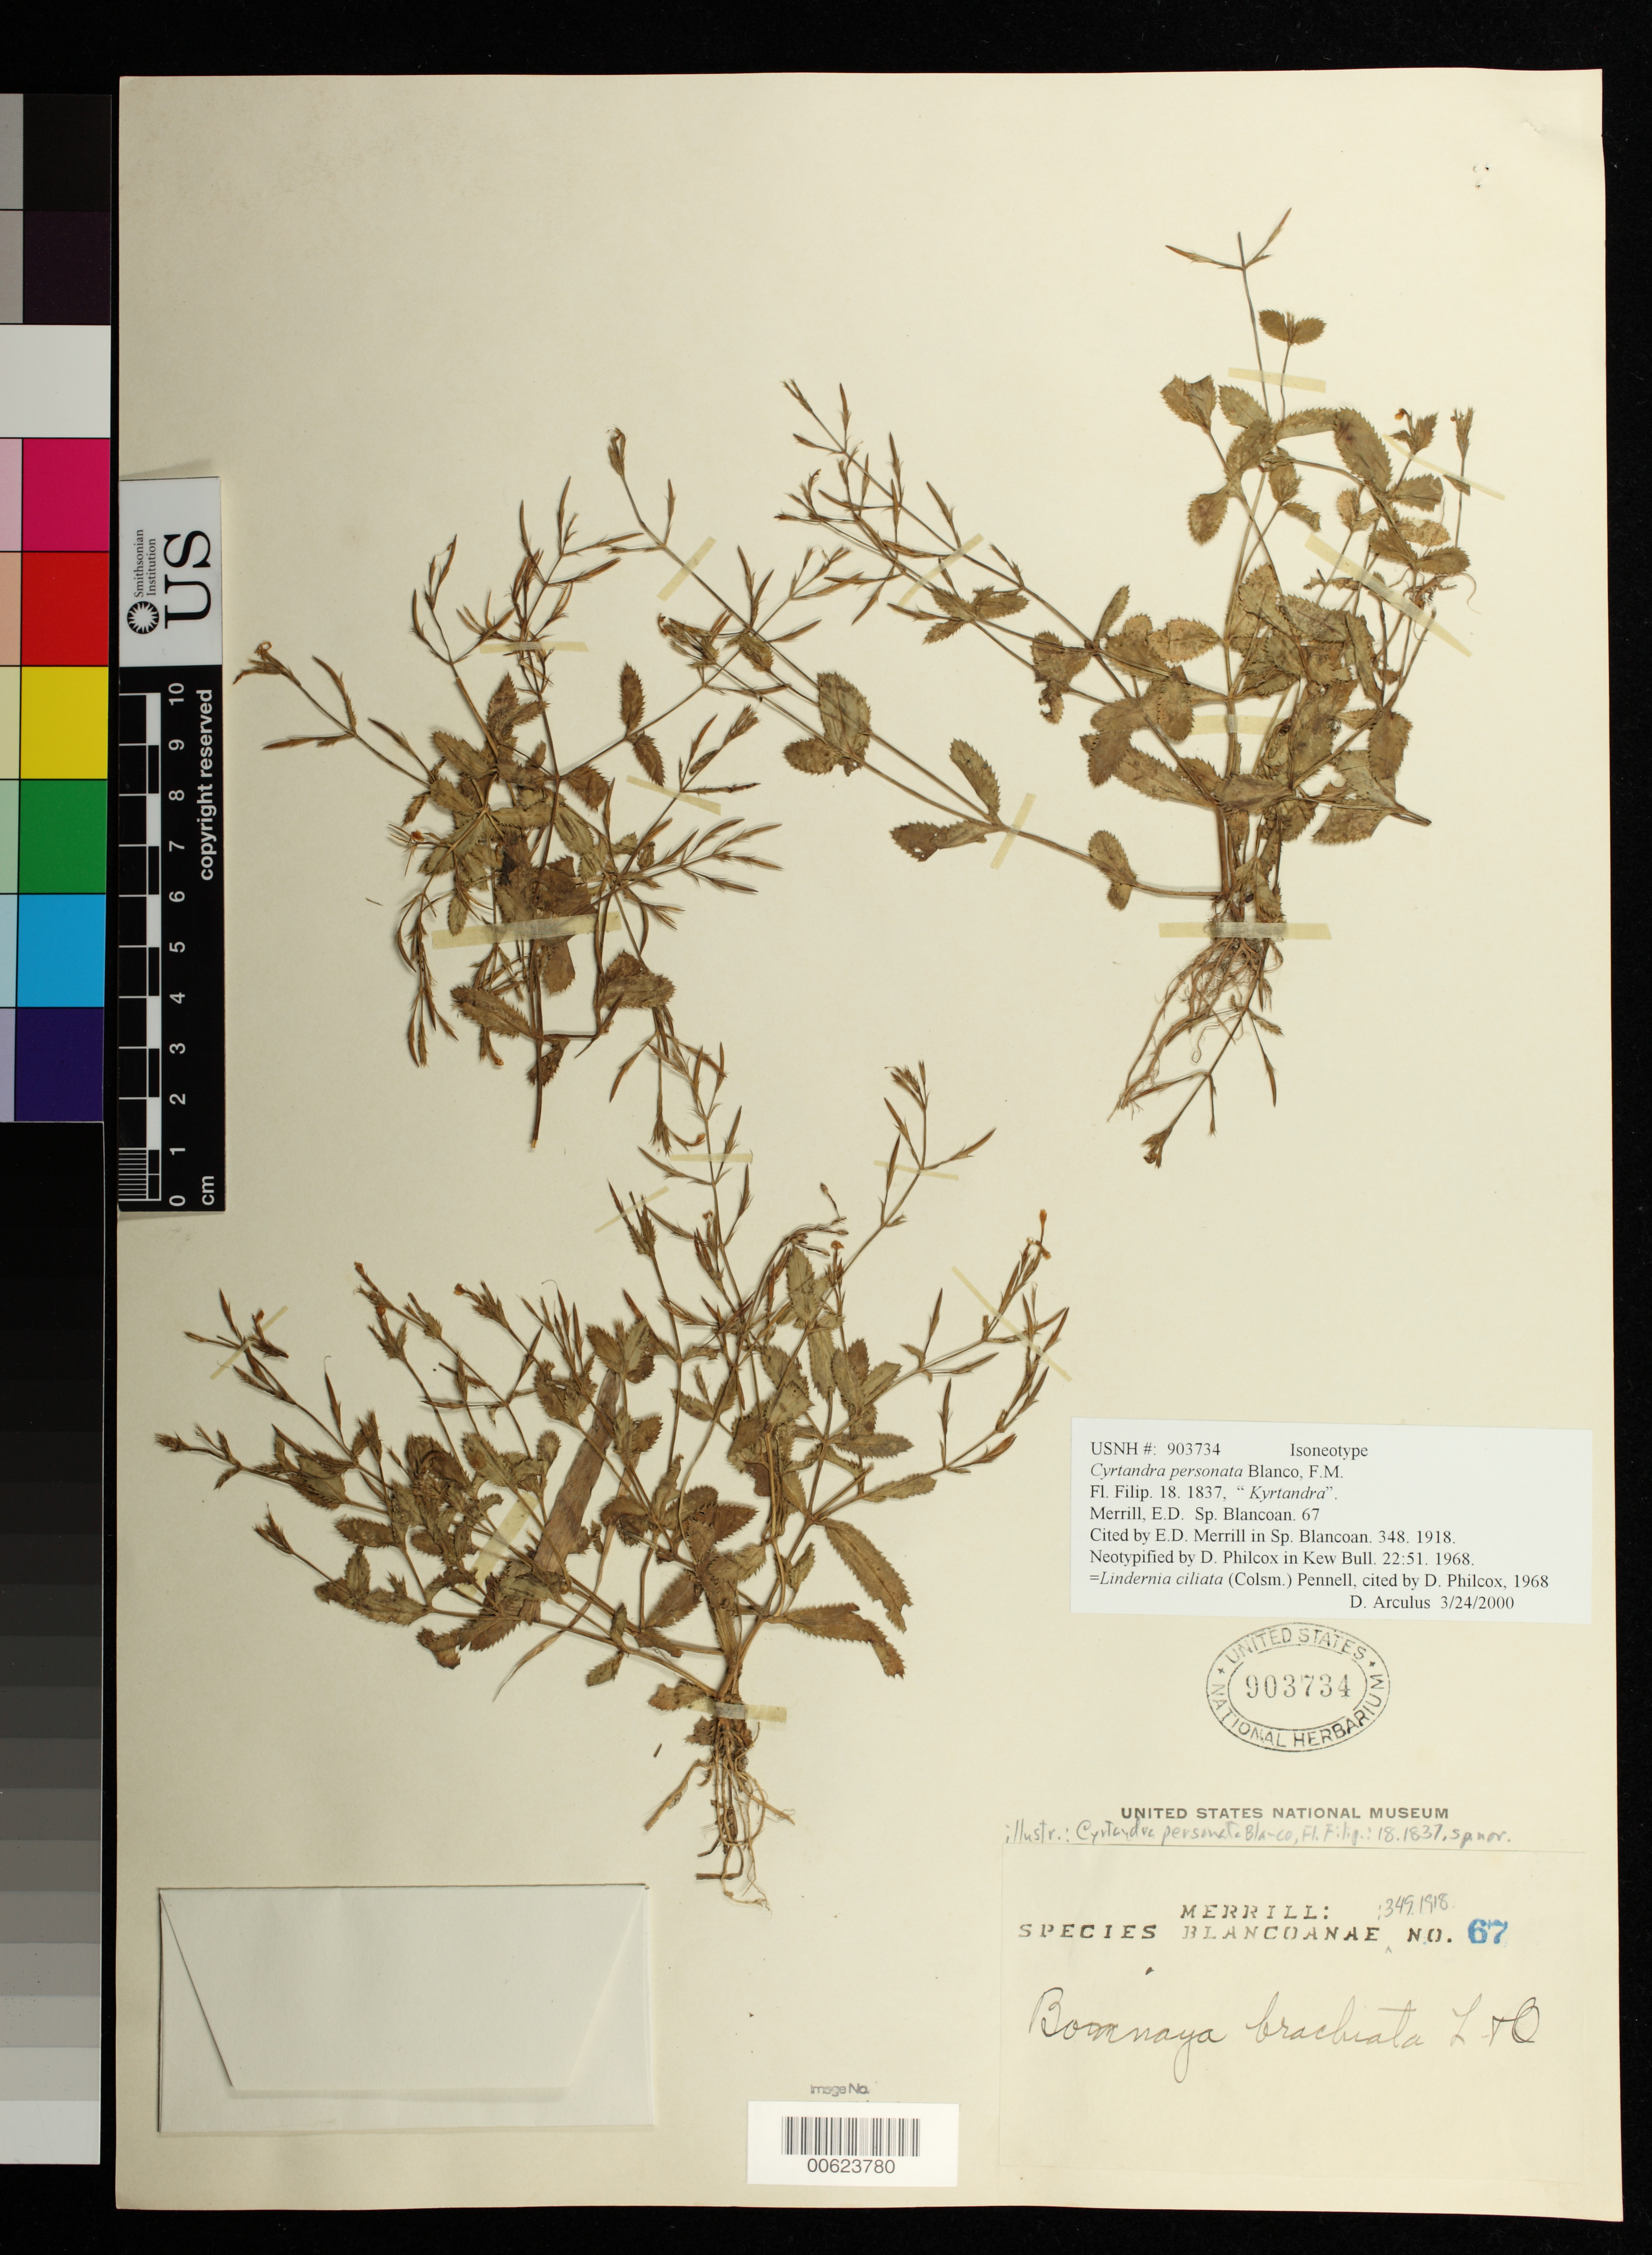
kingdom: Plantae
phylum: Tracheophyta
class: Magnoliopsida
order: Lamiales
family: Gesneriaceae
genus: Cyrtandra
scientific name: Cyrtandra personata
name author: Blanco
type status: Isoneotype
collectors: E. D. Merrill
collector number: Sp. Blancoan. 0067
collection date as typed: Oct 1914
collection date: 1914-10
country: Philippines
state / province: Calabarzon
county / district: Quezon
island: Luzon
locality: Manila.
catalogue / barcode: US 903734